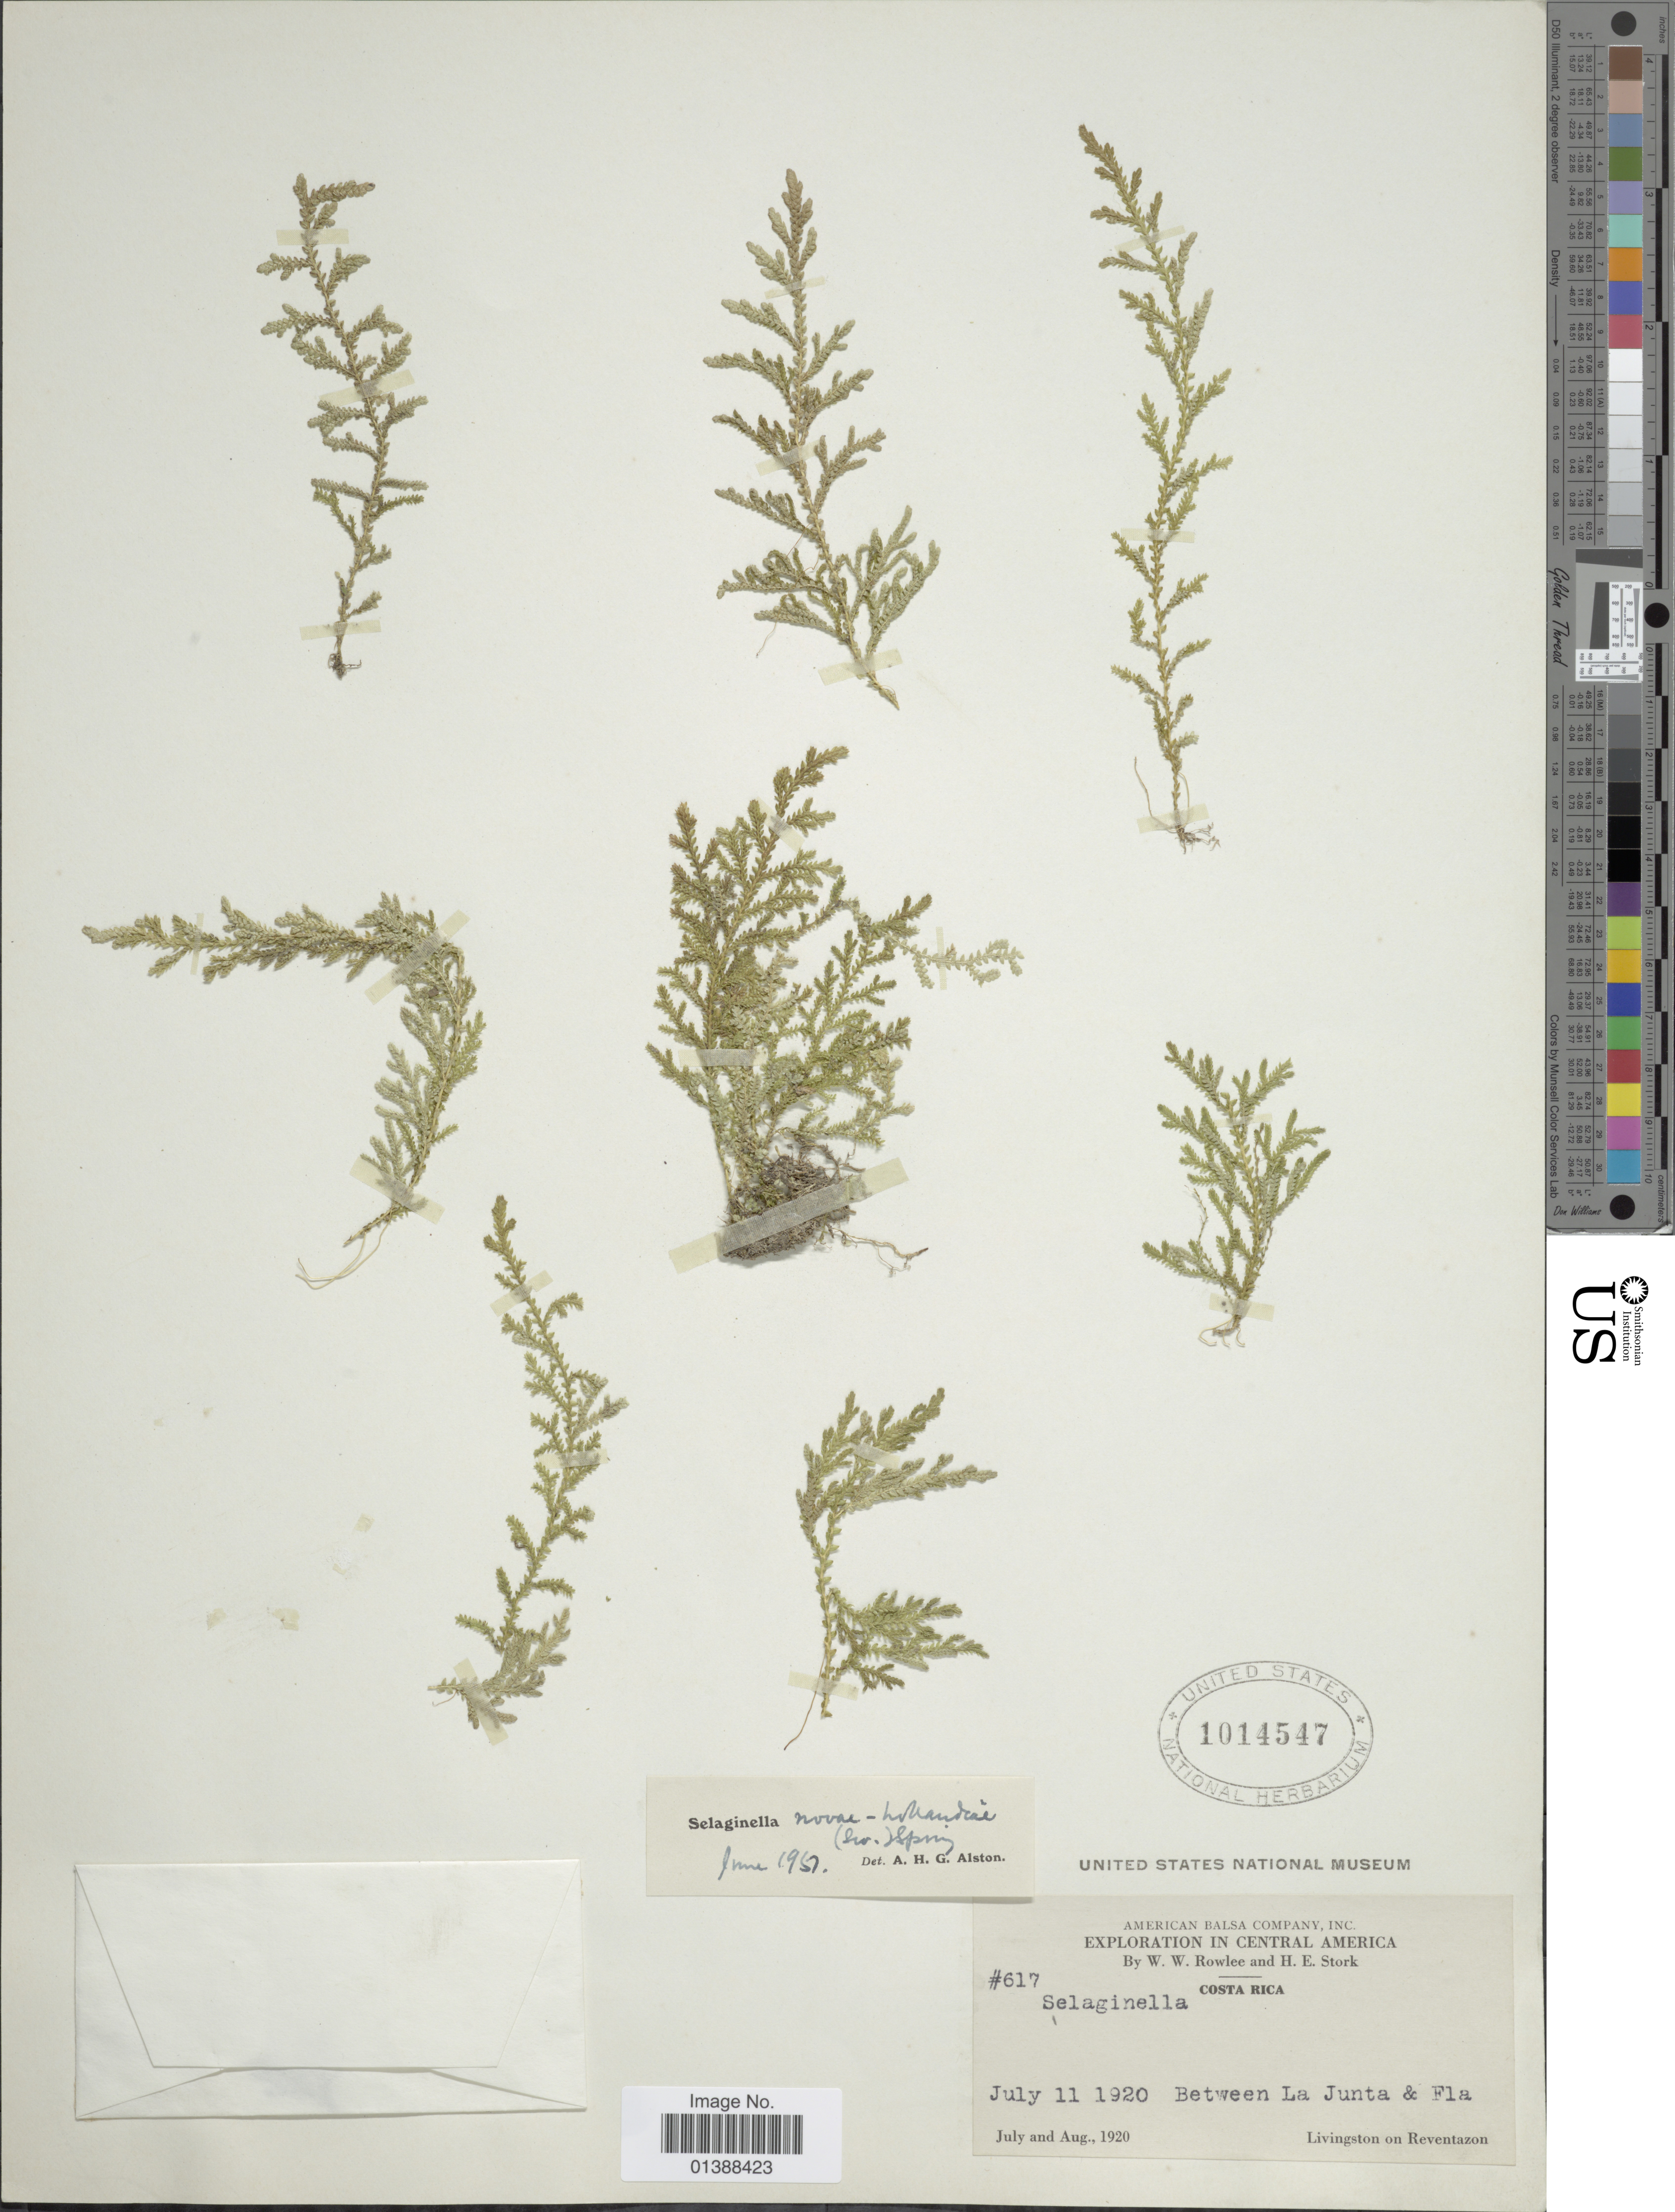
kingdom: Plantae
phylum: Tracheophyta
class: Lycopodiopsida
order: Selaginellales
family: Selaginellaceae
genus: Selaginella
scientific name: Selaginella mikeneei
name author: Valdespino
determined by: Valdespino, I. A., (PMA), Universidad de Panama (PANAMA)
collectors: W. W. Rowlee & H. E. Stork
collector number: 617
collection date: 1920-07-11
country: Costa Rica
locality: Between La Junta & Fla, Livingston on Teventazon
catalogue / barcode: US 1014547